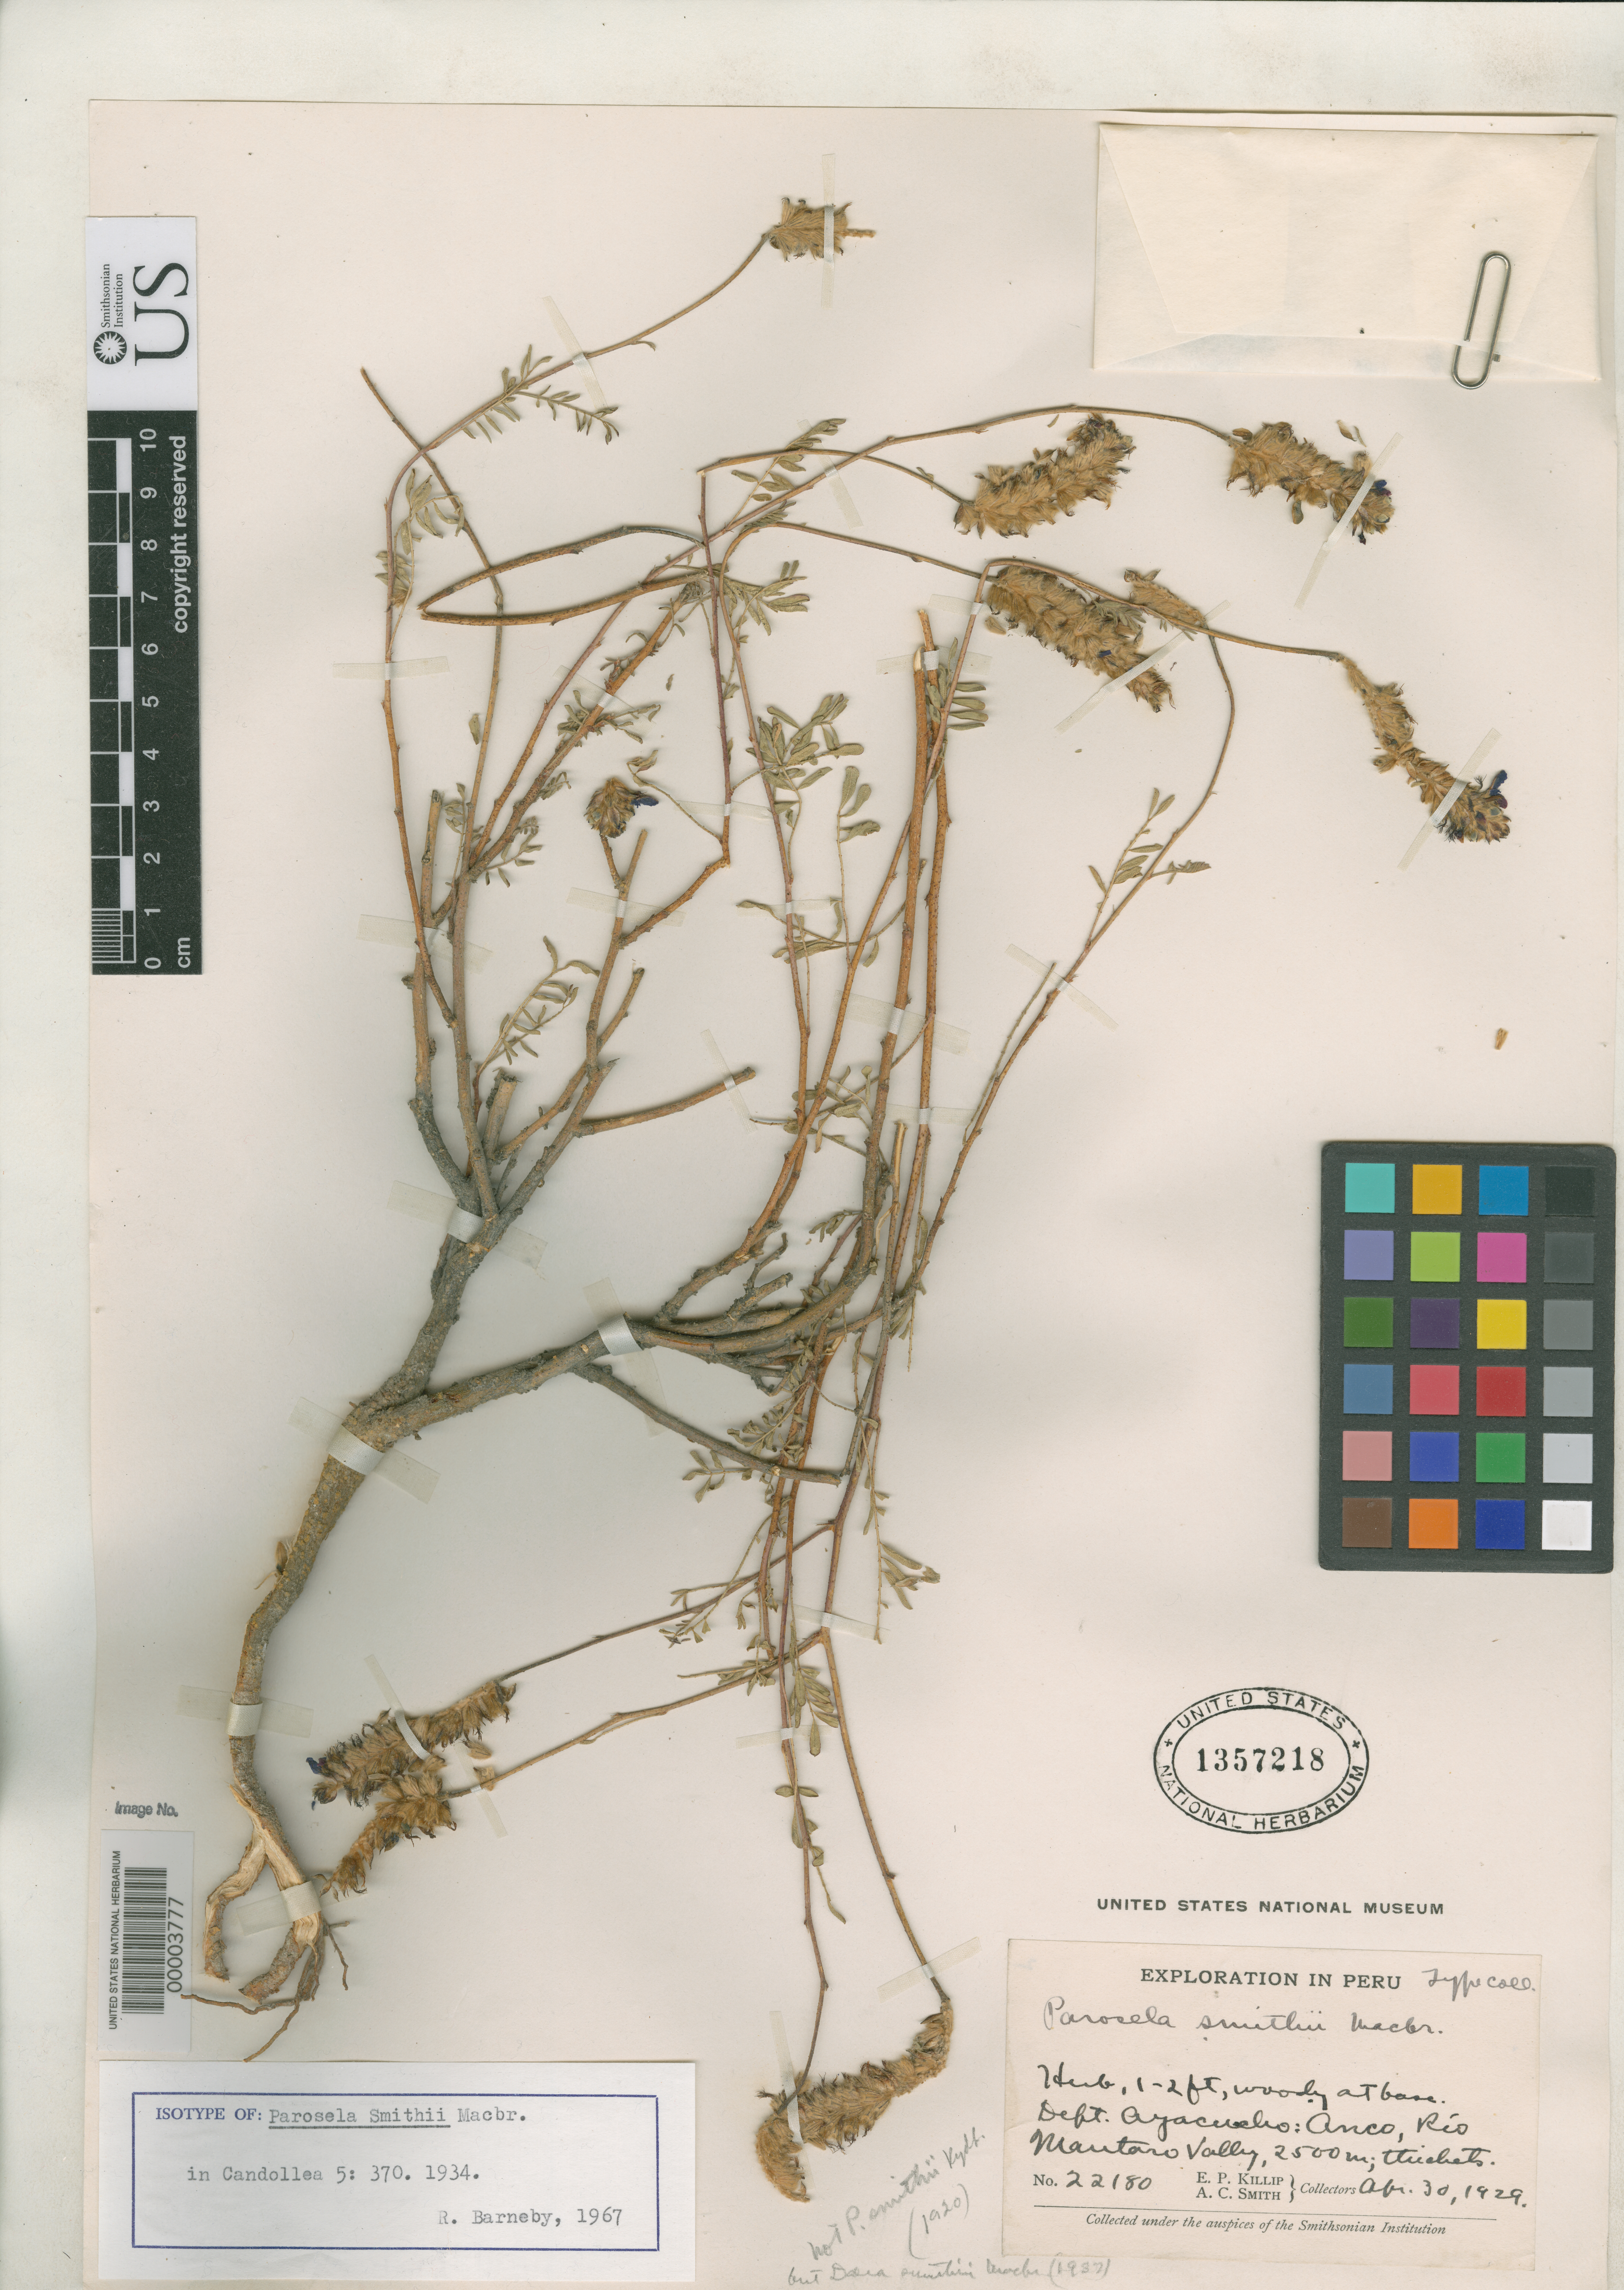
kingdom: Plantae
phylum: Tracheophyta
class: Magnoliopsida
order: Fabales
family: Fabaceae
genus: Parosela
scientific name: Parosela smithii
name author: J.F. Macbr.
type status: Isotype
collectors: E. P. Killip & A. C. Smith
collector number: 22180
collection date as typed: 30 Apr 1929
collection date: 1929-04-30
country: Peru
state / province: Ayacucho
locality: Anco, Río Montaro valley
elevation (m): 2500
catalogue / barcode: US 1357218